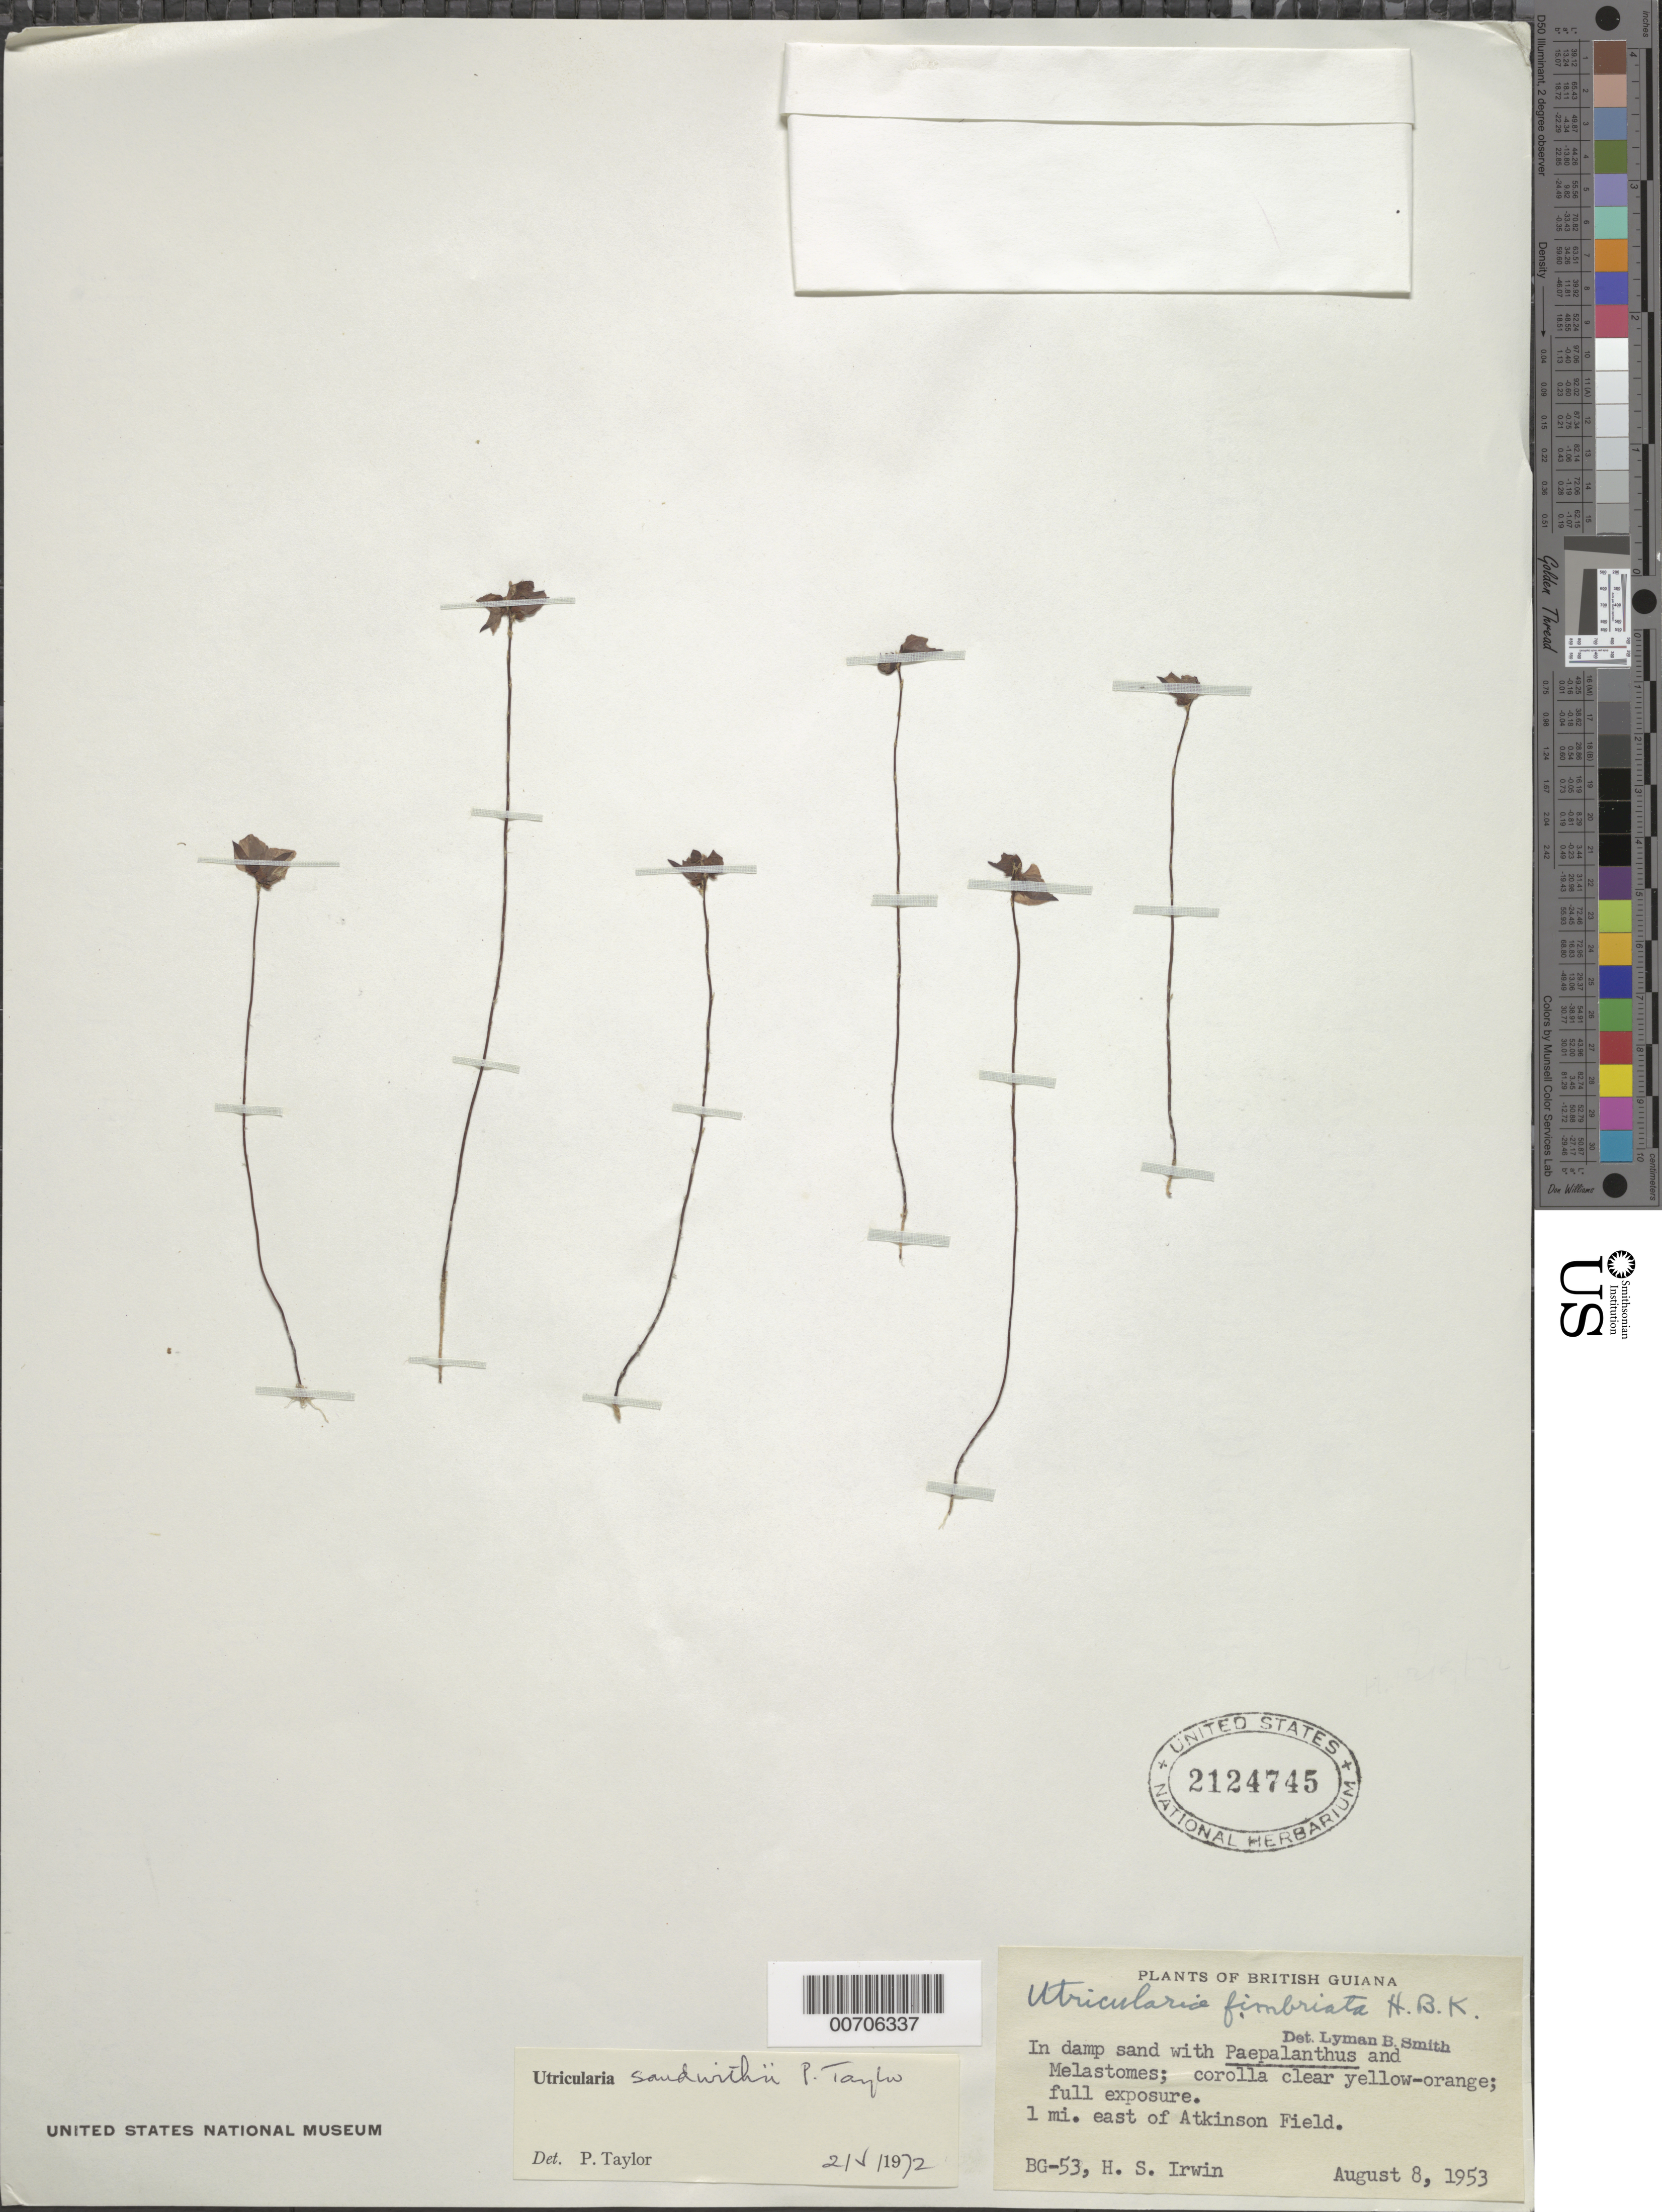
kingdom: Plantae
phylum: Tracheophyta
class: Magnoliopsida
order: Lamiales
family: Lentibulariaceae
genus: Utricularia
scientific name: Utricularia sandwithii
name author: P. Taylor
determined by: Taylor, P.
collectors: H. Irwin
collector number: BG 53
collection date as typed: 8-Aug-53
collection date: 1953-08-08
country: Guyana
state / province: Demerara-Mahaica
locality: Atkinson Field, 1 mi. E of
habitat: Damp sand w/Paepalanthus and Melastomes; full exposure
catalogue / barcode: US 2124745